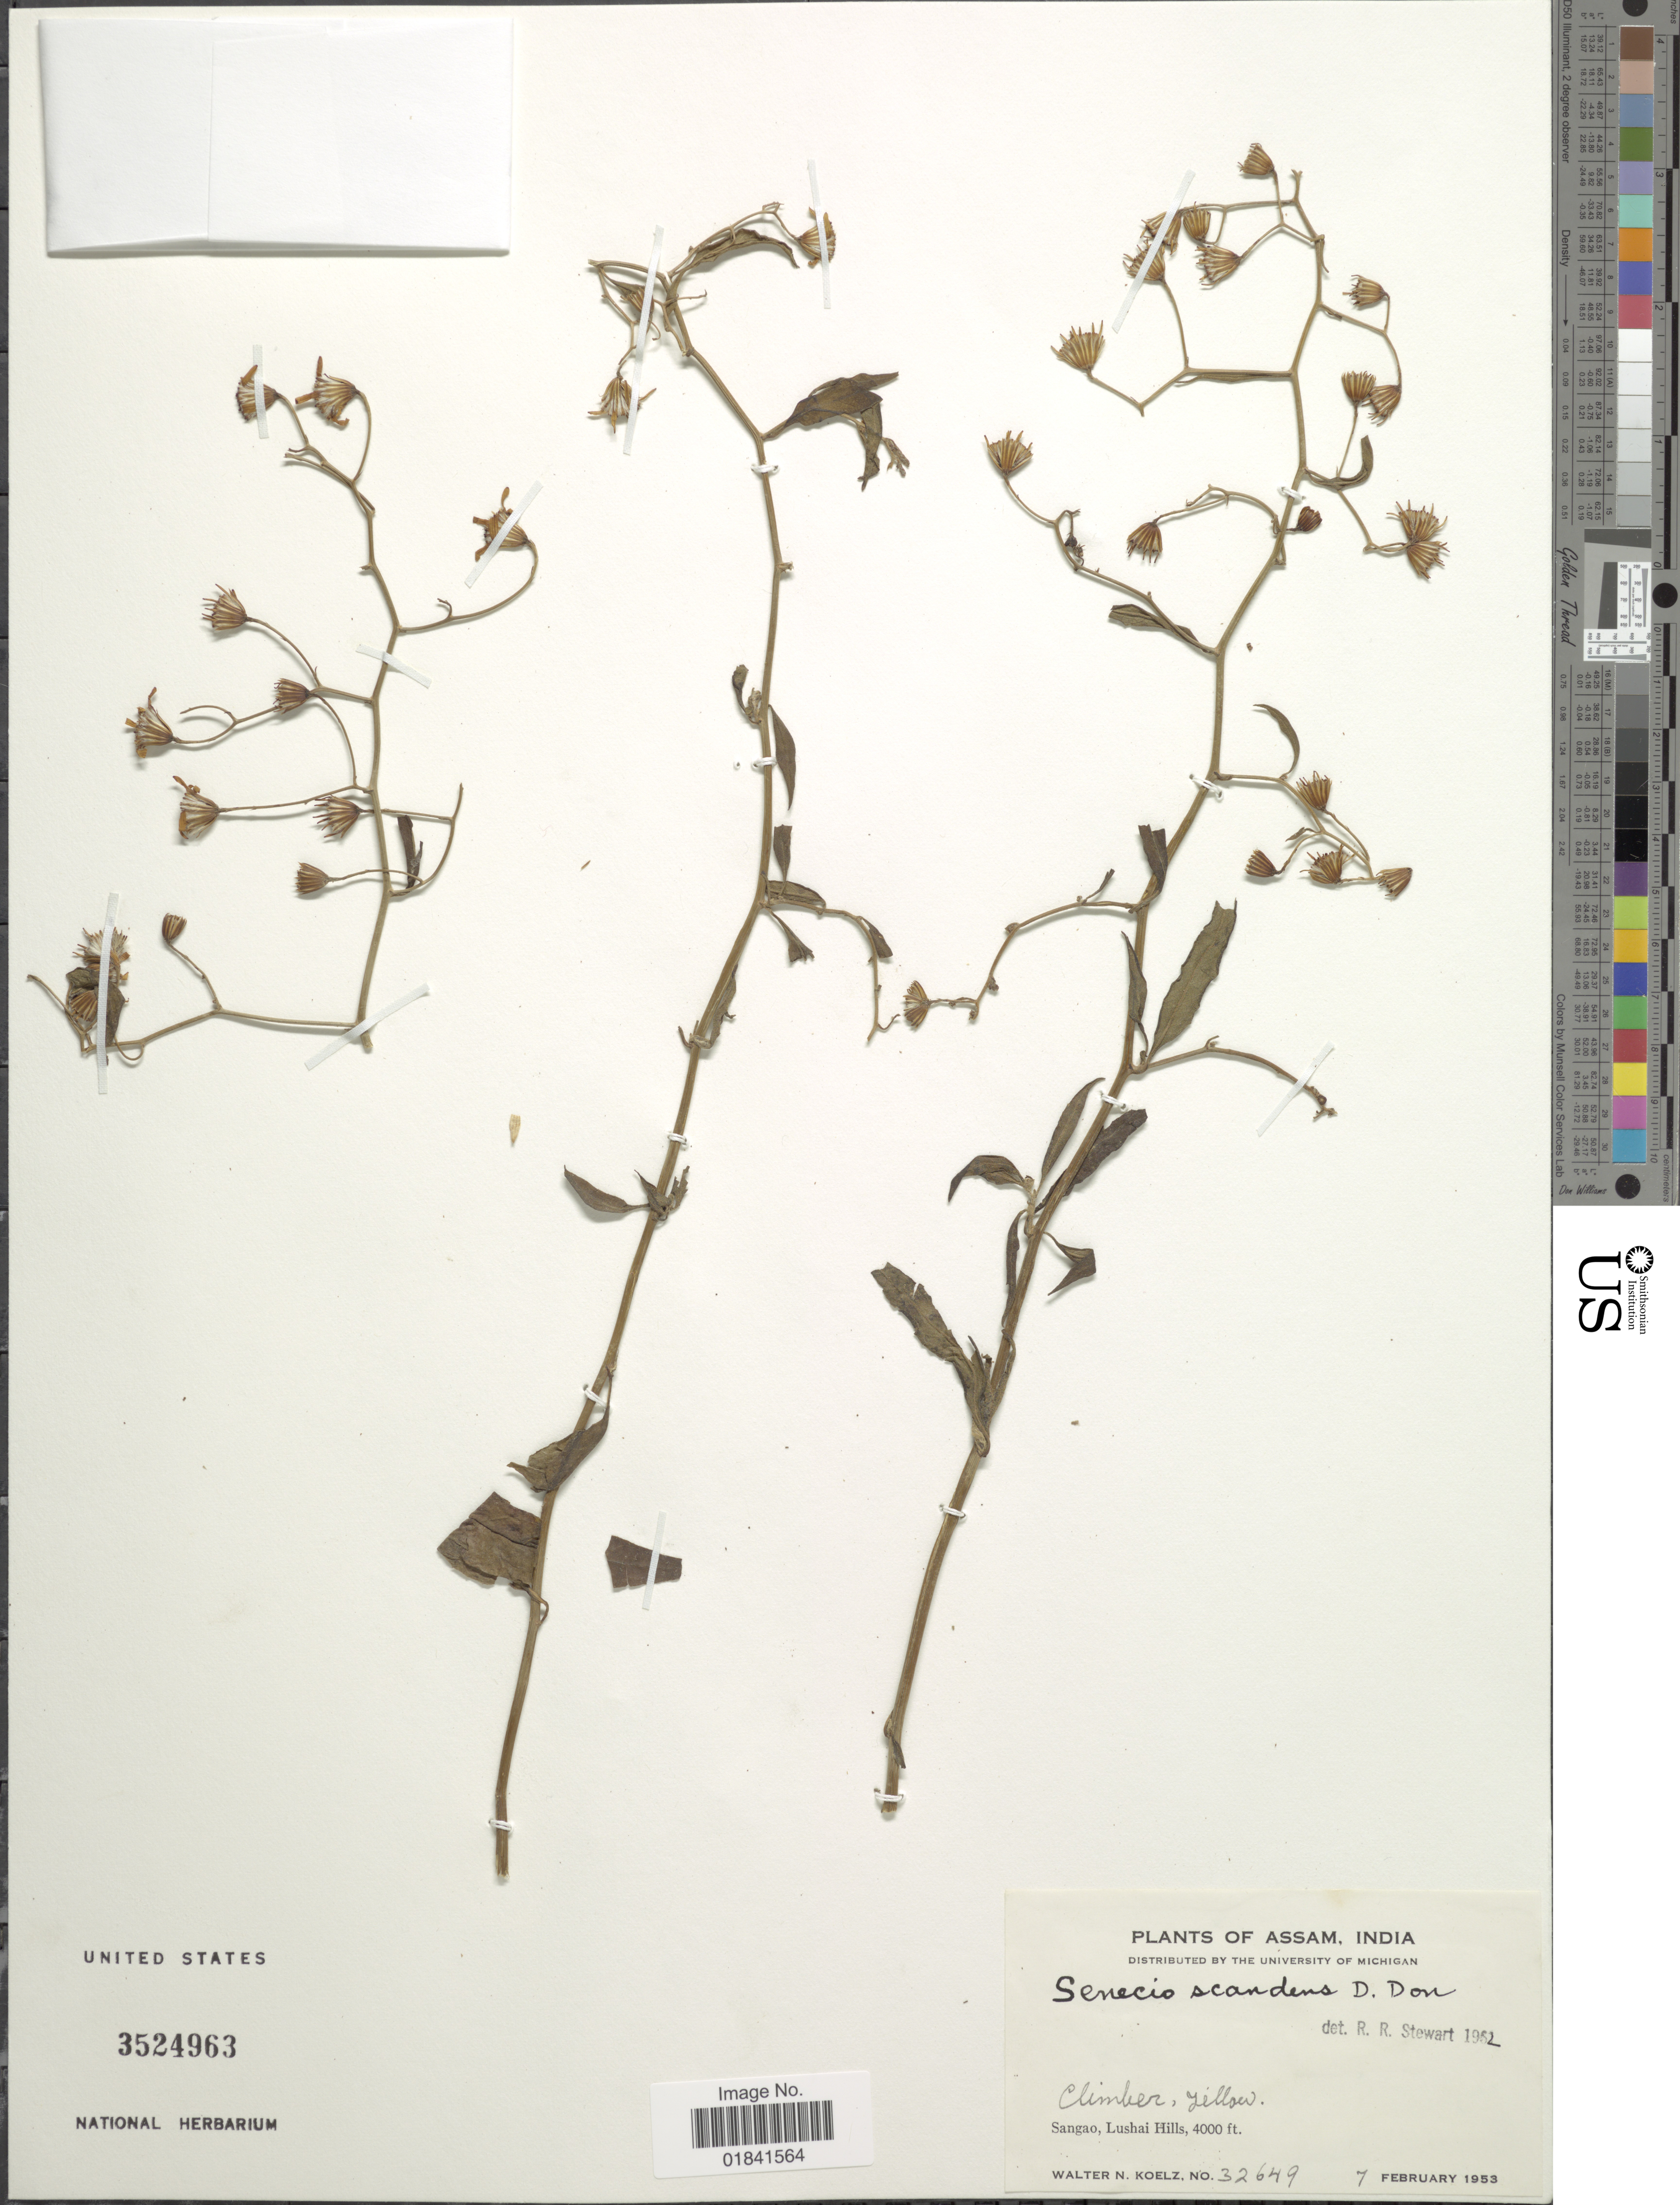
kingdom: Plantae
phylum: Tracheophyta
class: Magnoliopsida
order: Asterales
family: Asteraceae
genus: Senecio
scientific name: Senecio scandens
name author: Buch.-Ham. ex D. Don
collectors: W. N. Koelz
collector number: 32649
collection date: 1953-02-07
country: India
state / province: Assam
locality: Sangao, Lushai Hills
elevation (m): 1219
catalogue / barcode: US 3524963